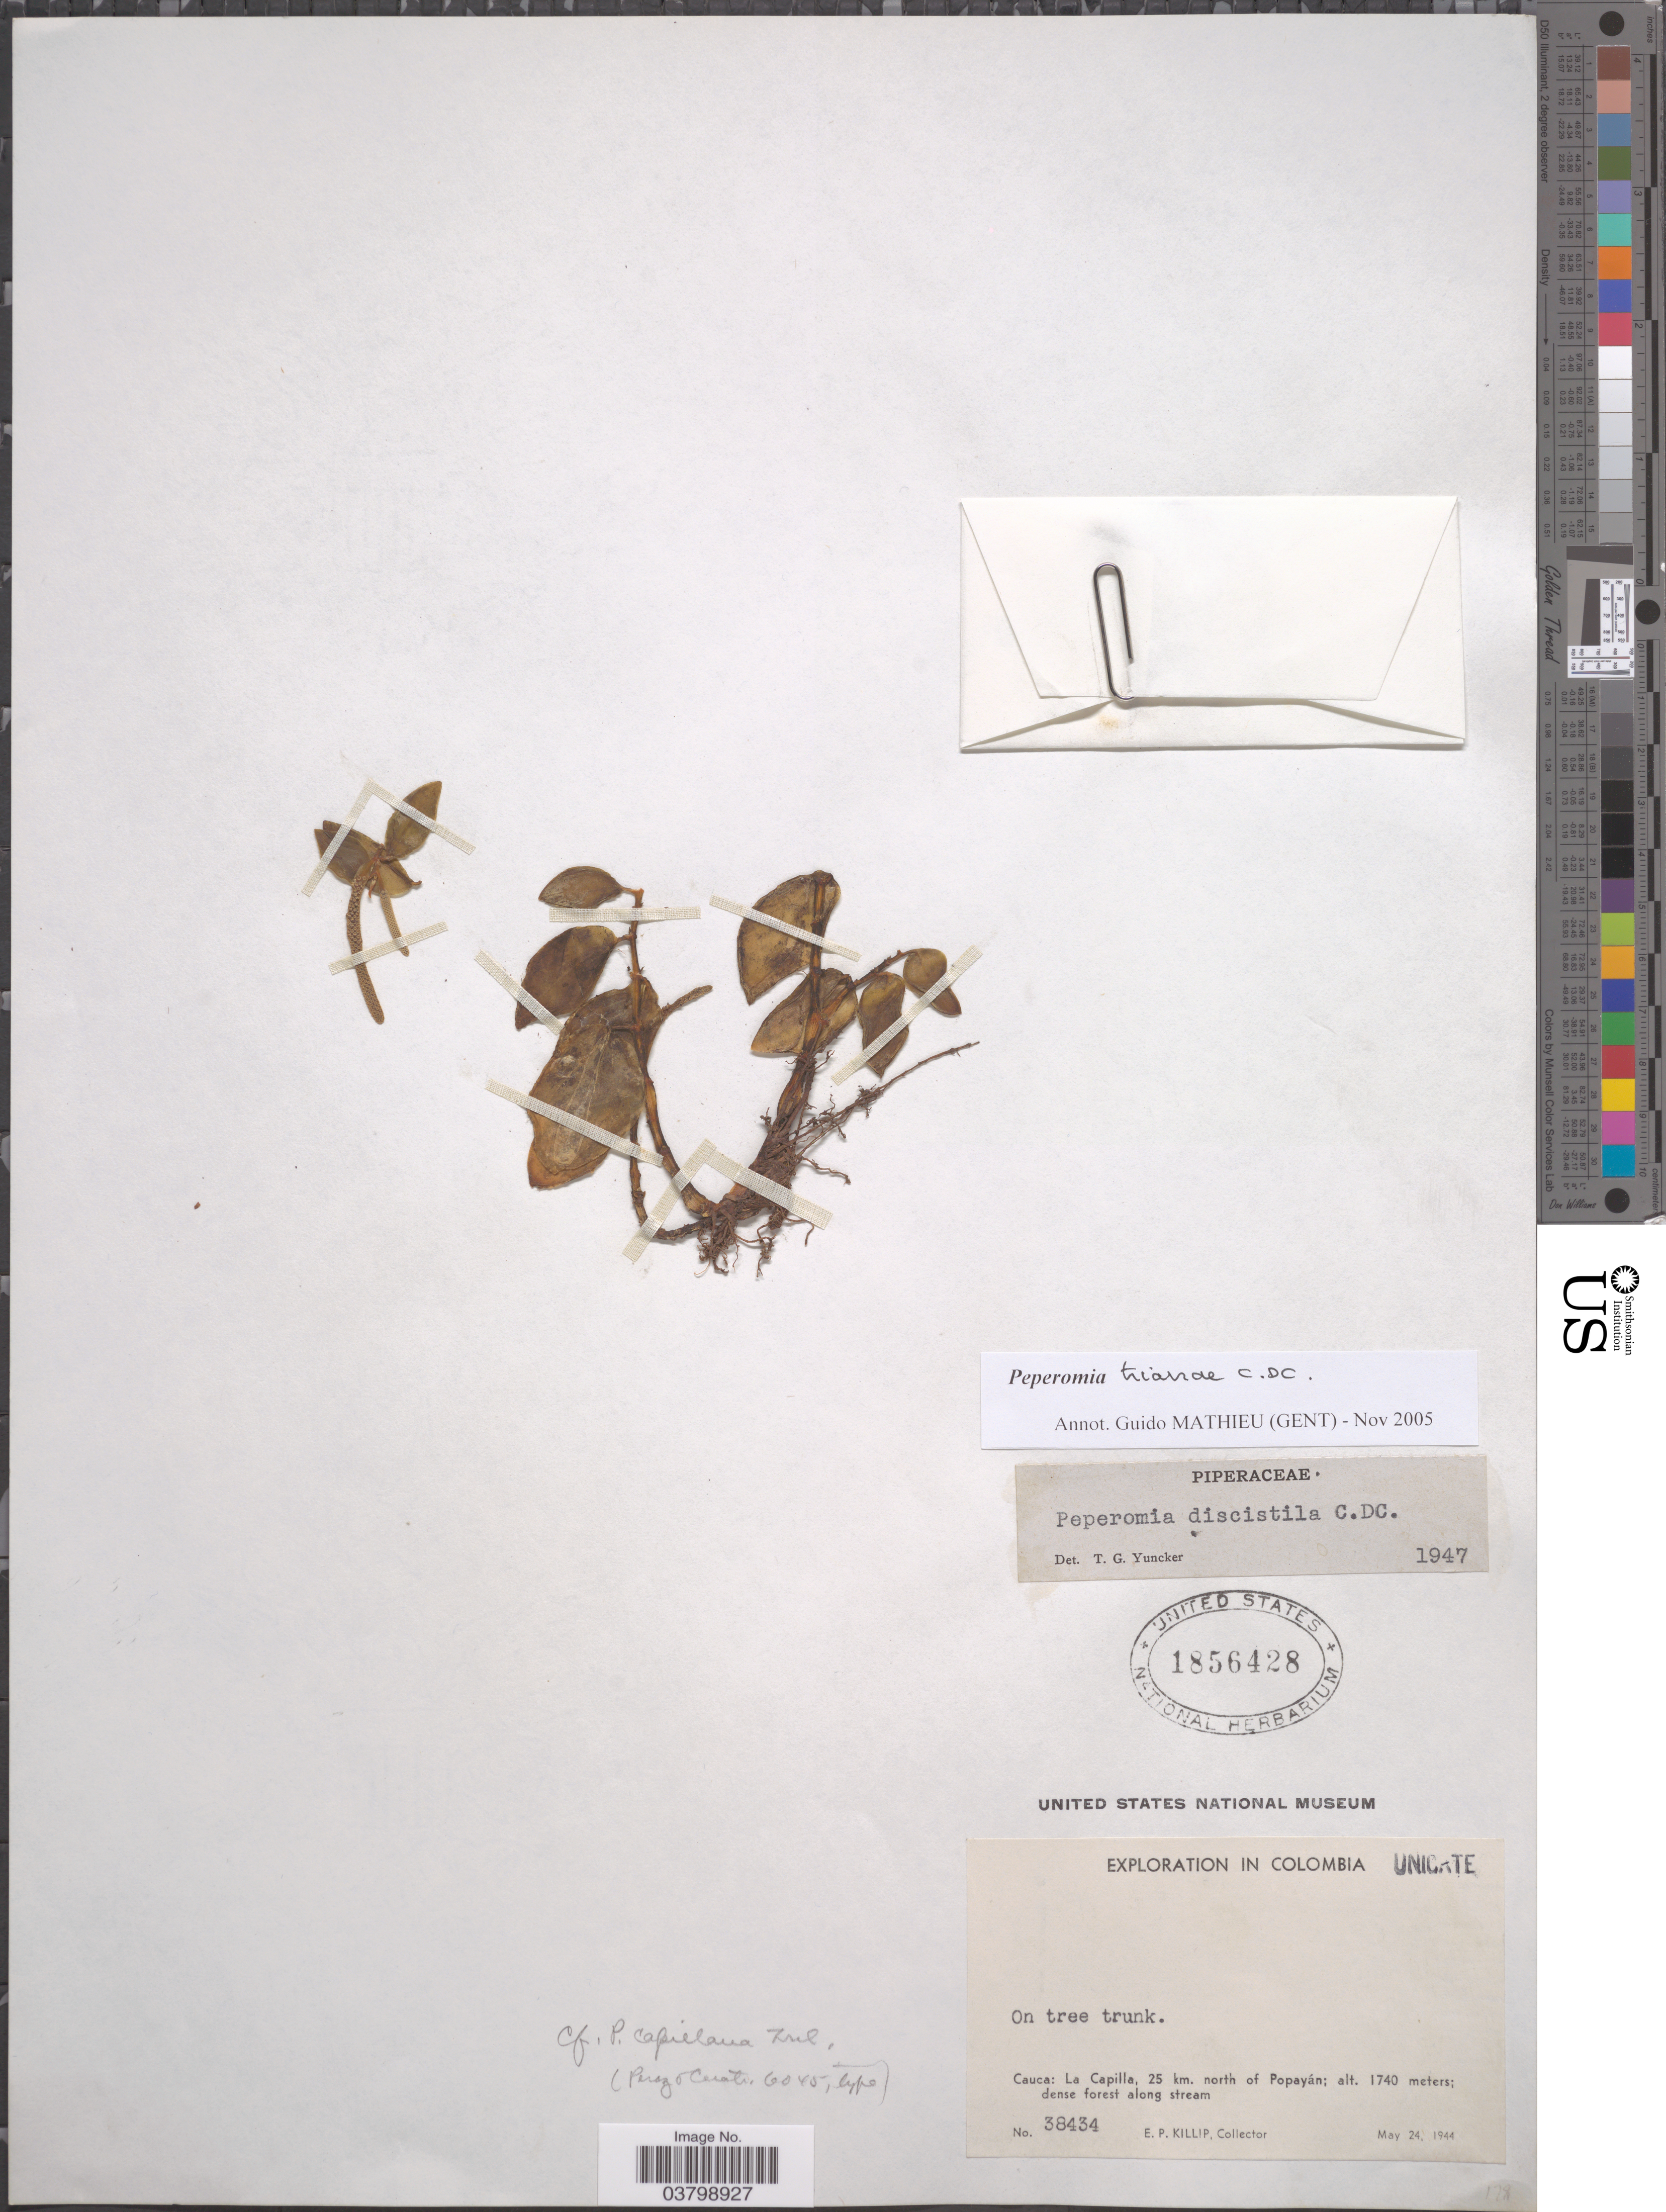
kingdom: Plantae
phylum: Tracheophyta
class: Magnoliopsida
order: Piperales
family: Piperaceae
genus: Peperomia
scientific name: Peperomia trianae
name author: C. DC.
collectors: E. P. Killip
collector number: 38434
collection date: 1944-05-24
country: Colombia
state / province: Cauca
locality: La Capilla, 25 km. north of Popayán.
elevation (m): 1740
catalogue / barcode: US 1856428